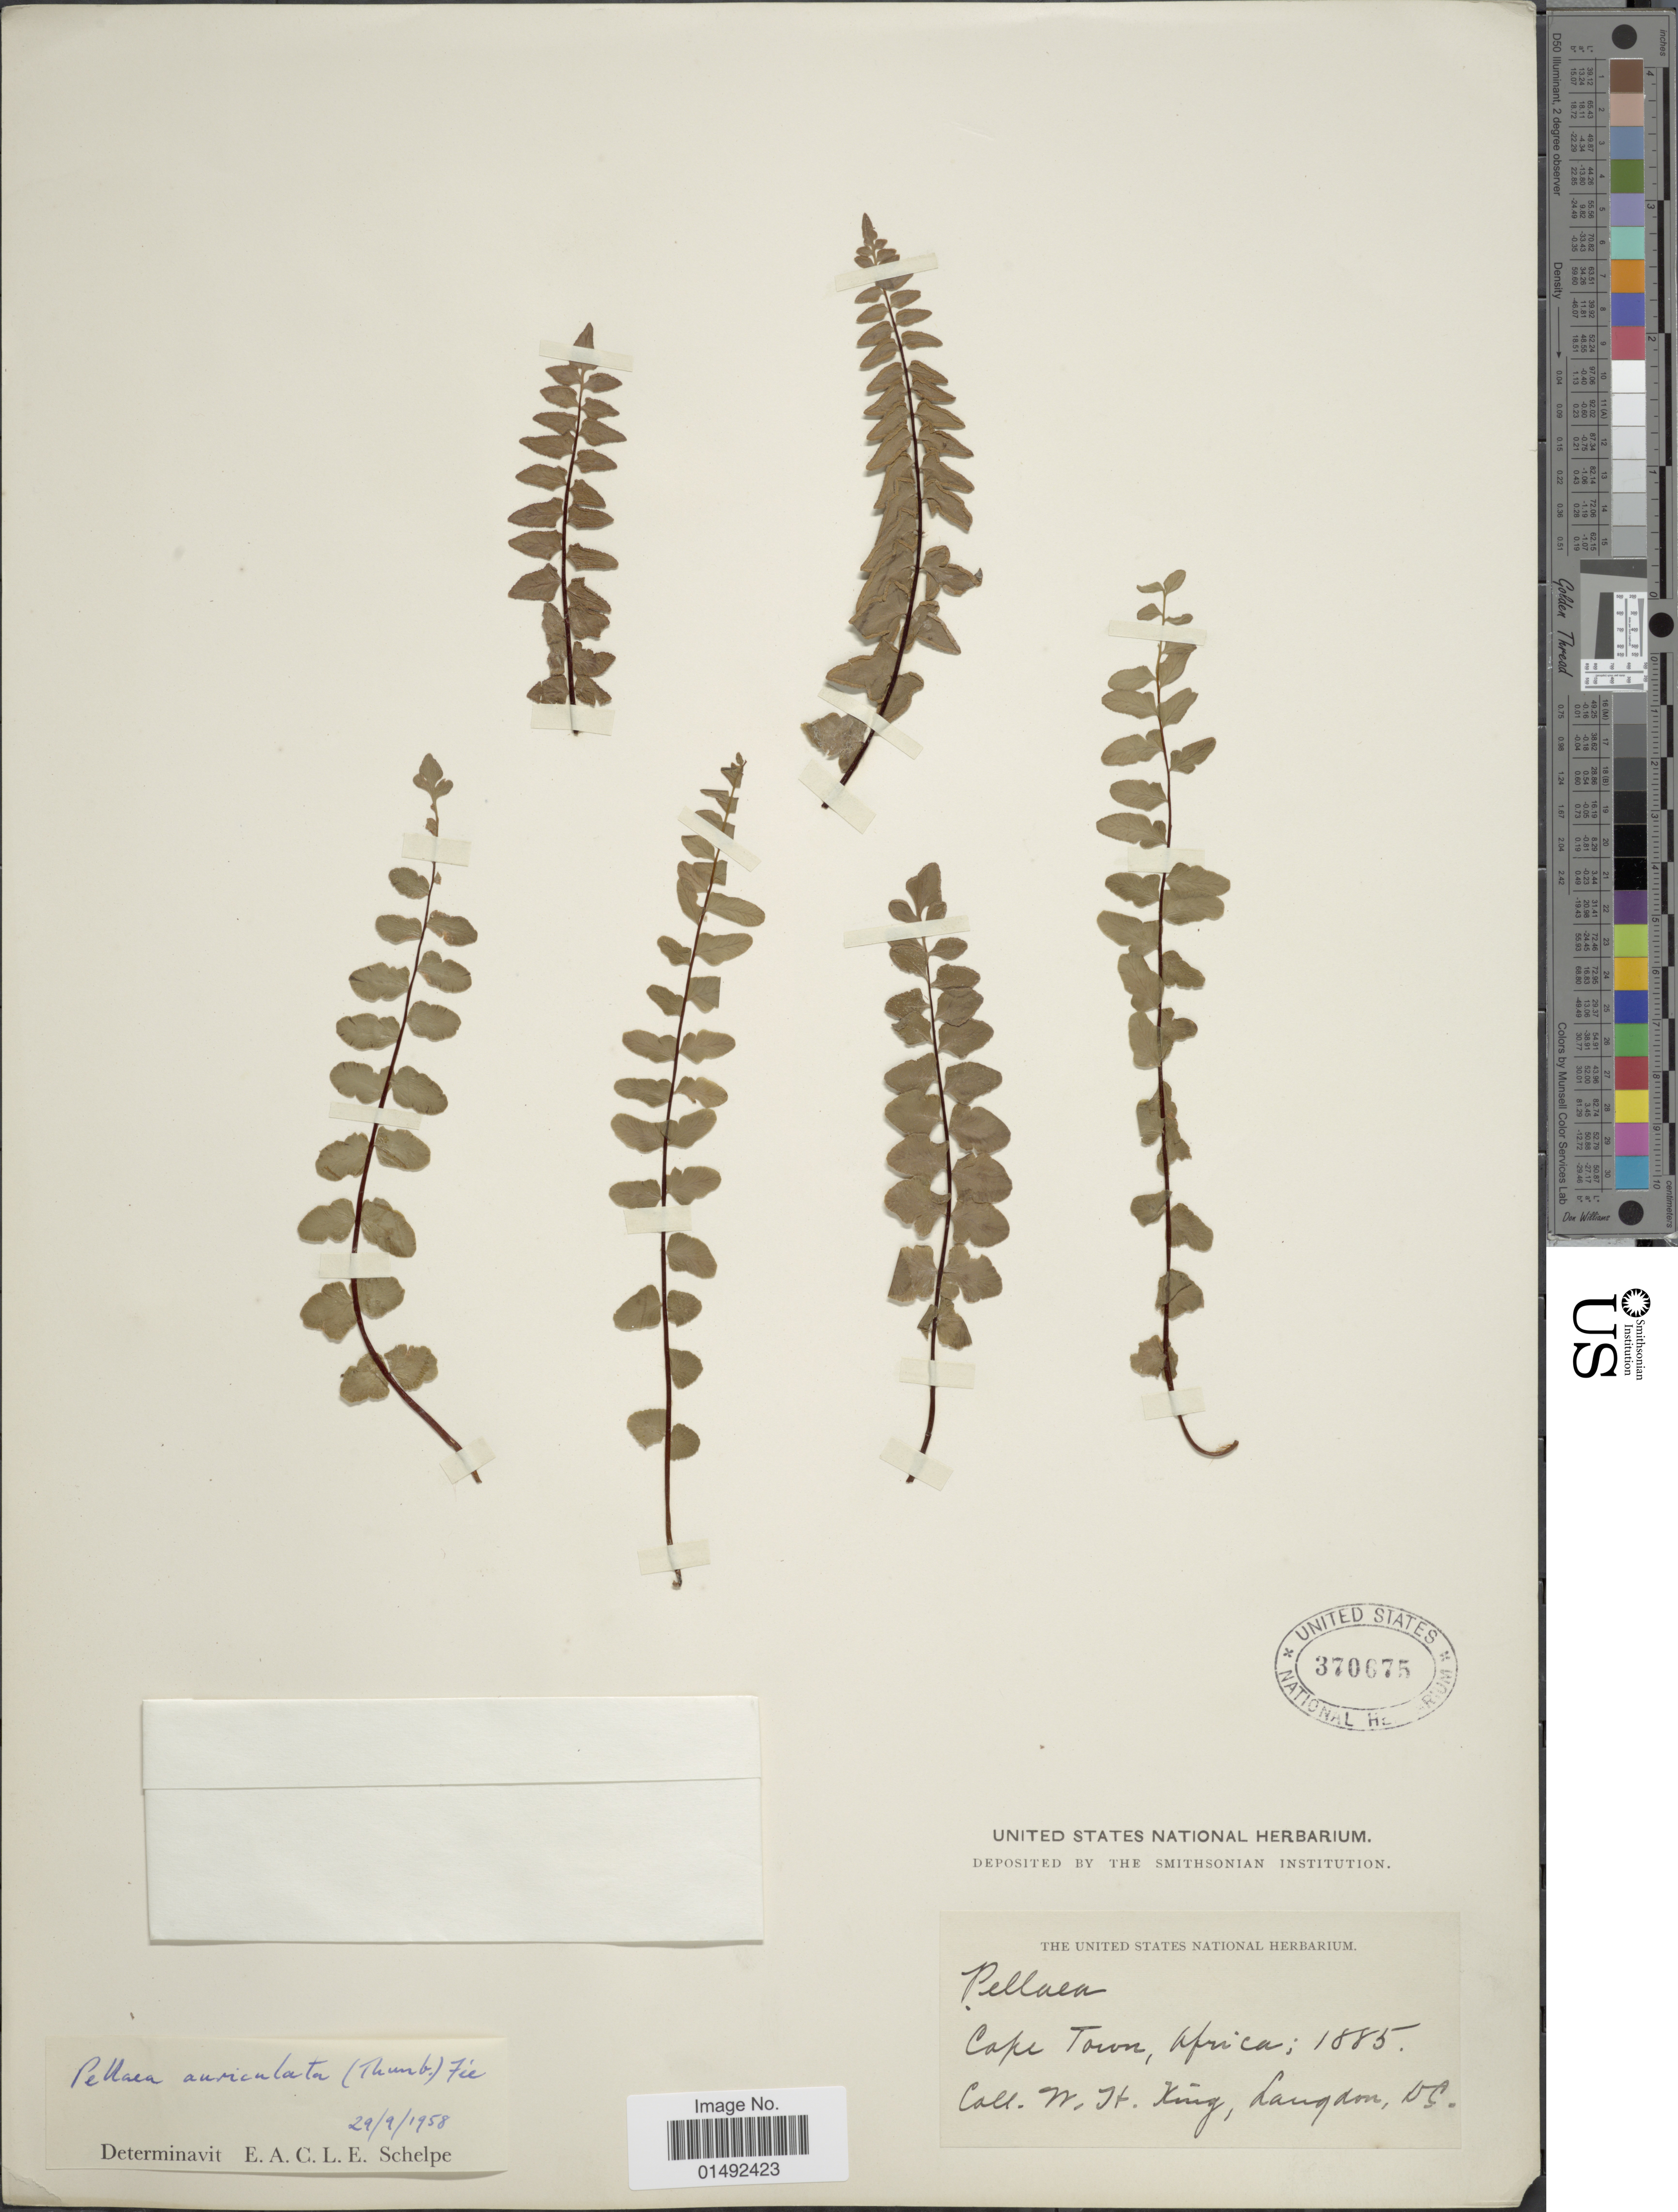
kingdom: Plantae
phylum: Tracheophyta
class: Polypodiopsida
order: Polypodiales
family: Pteridaceae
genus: Pellaea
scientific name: Pellaea auriculata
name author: (Thunb.) Fée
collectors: W. H. King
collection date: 1885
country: South Africa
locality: Cape Town, Africa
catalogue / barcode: US 370675